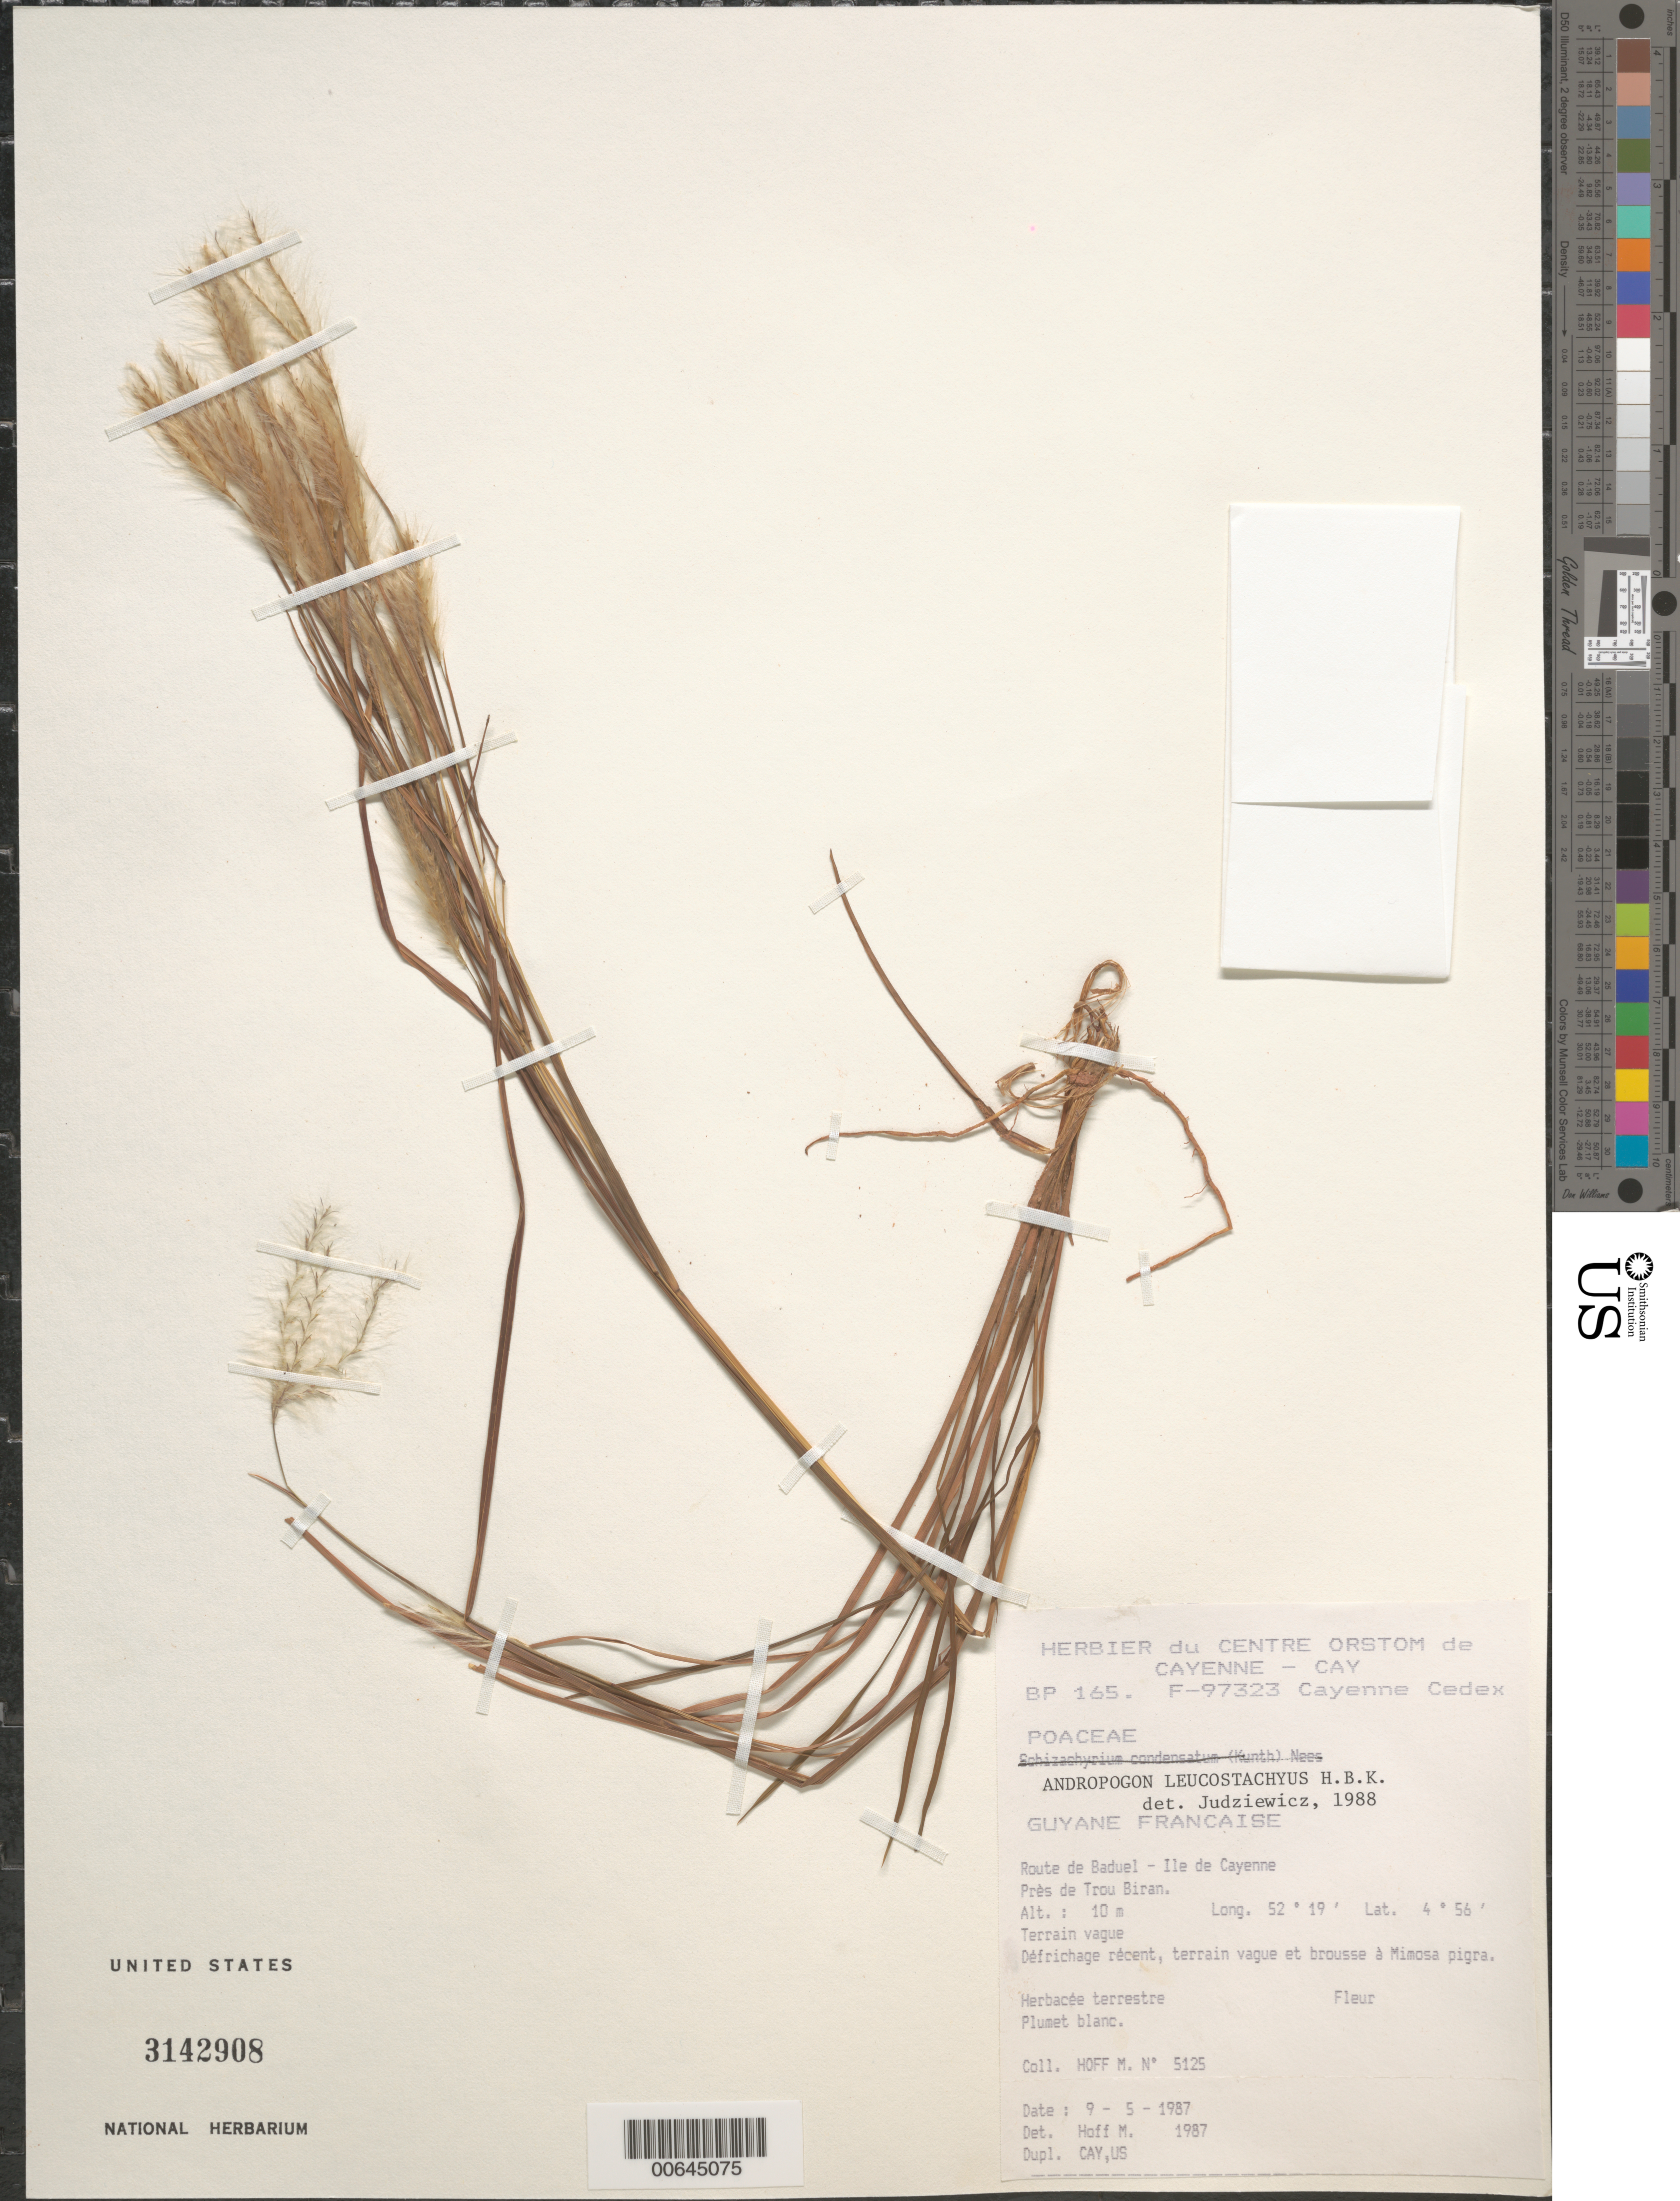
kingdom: Plantae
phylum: Tracheophyta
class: Liliopsida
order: Poales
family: Poaceae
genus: Andropogon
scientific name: Andropogon leucostachyus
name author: Kunth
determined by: Judziewicz, E. J.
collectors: M. Hoff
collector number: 5125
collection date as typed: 9-May-87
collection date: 1987-05-09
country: French Guiana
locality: Route de Baduel, Ile de Cayenne, près de Trou Biran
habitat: Waste land, recent ground work; with Mimosa pigra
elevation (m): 10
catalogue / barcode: US 3142908